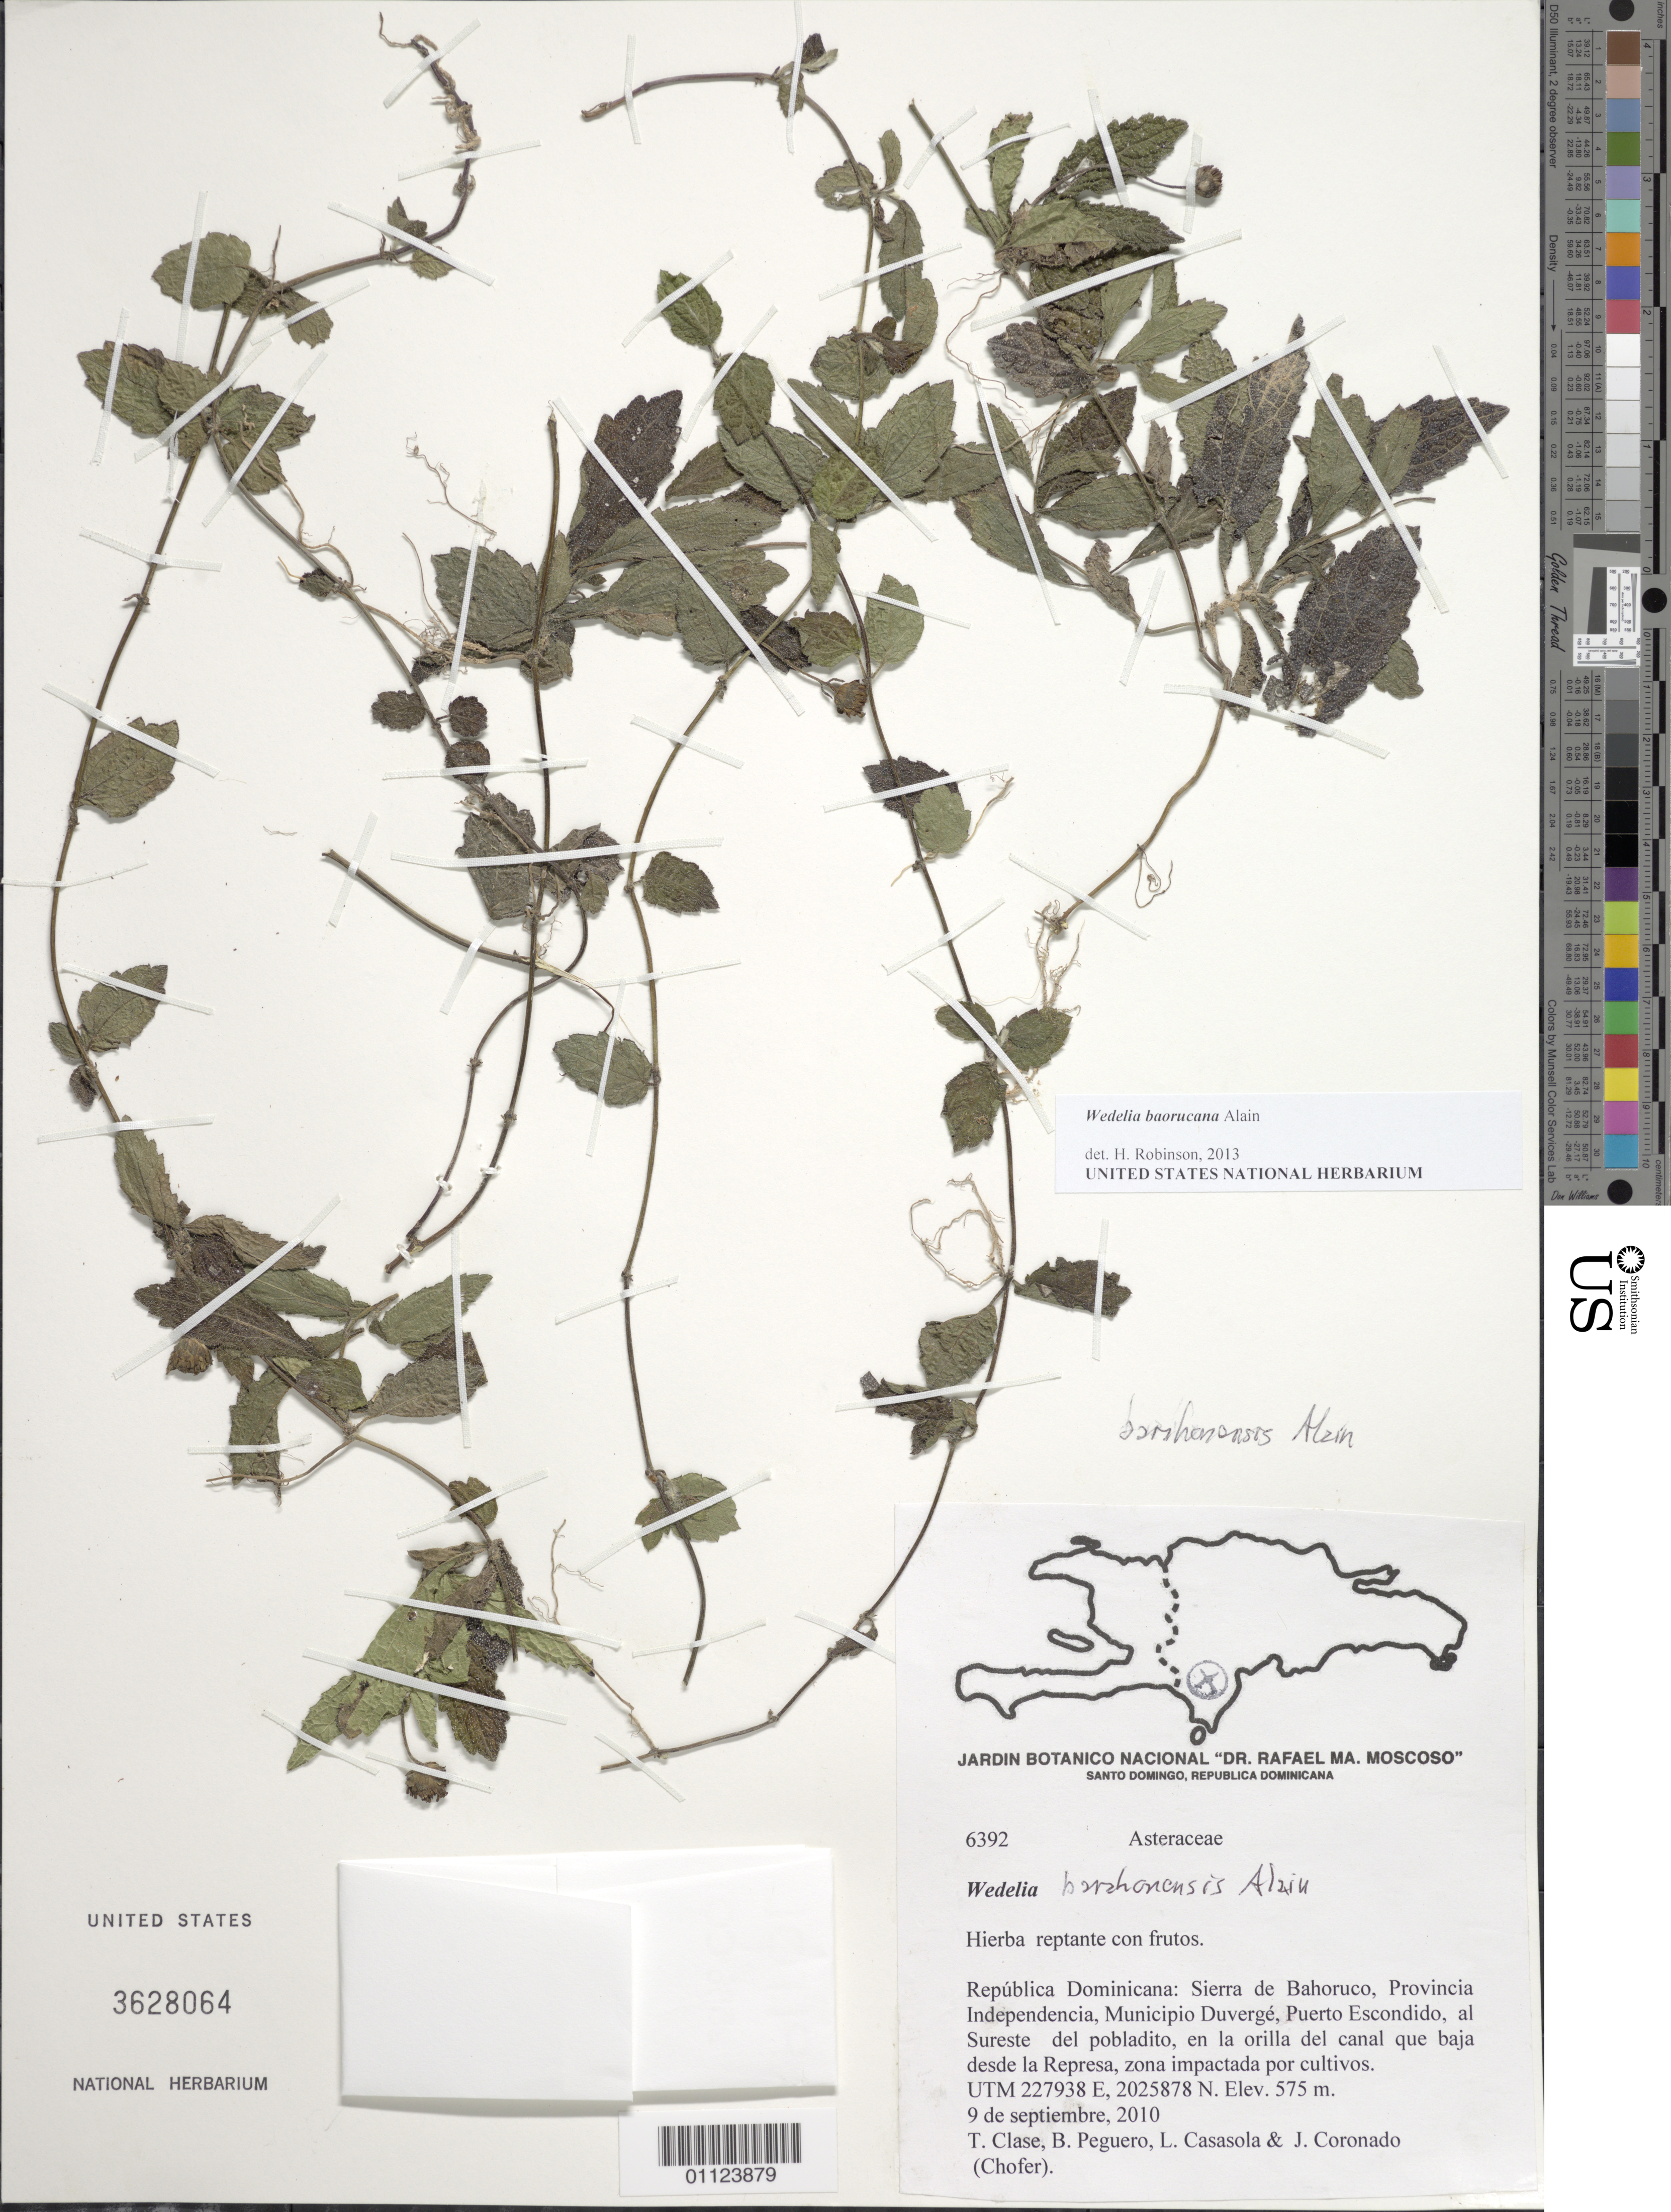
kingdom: Plantae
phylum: Tracheophyta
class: Magnoliopsida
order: Asterales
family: Asteraceae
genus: Wedelia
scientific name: Wedelia bahorucana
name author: Alain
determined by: Robinson, Harold E., (US)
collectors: T. Clase, B. Peguero & L. Casasola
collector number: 6392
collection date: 2010-09-09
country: Dominican Republic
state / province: Independencia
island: Hispaniola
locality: Sierra de Bahoruco, Municipio Duvergé, sección Puerto Escondido, al Sureste del pobladito, en la orilla del canal que baja desde la Represa.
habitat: Zona impactada por cultivos.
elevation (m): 575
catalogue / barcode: US 3628064